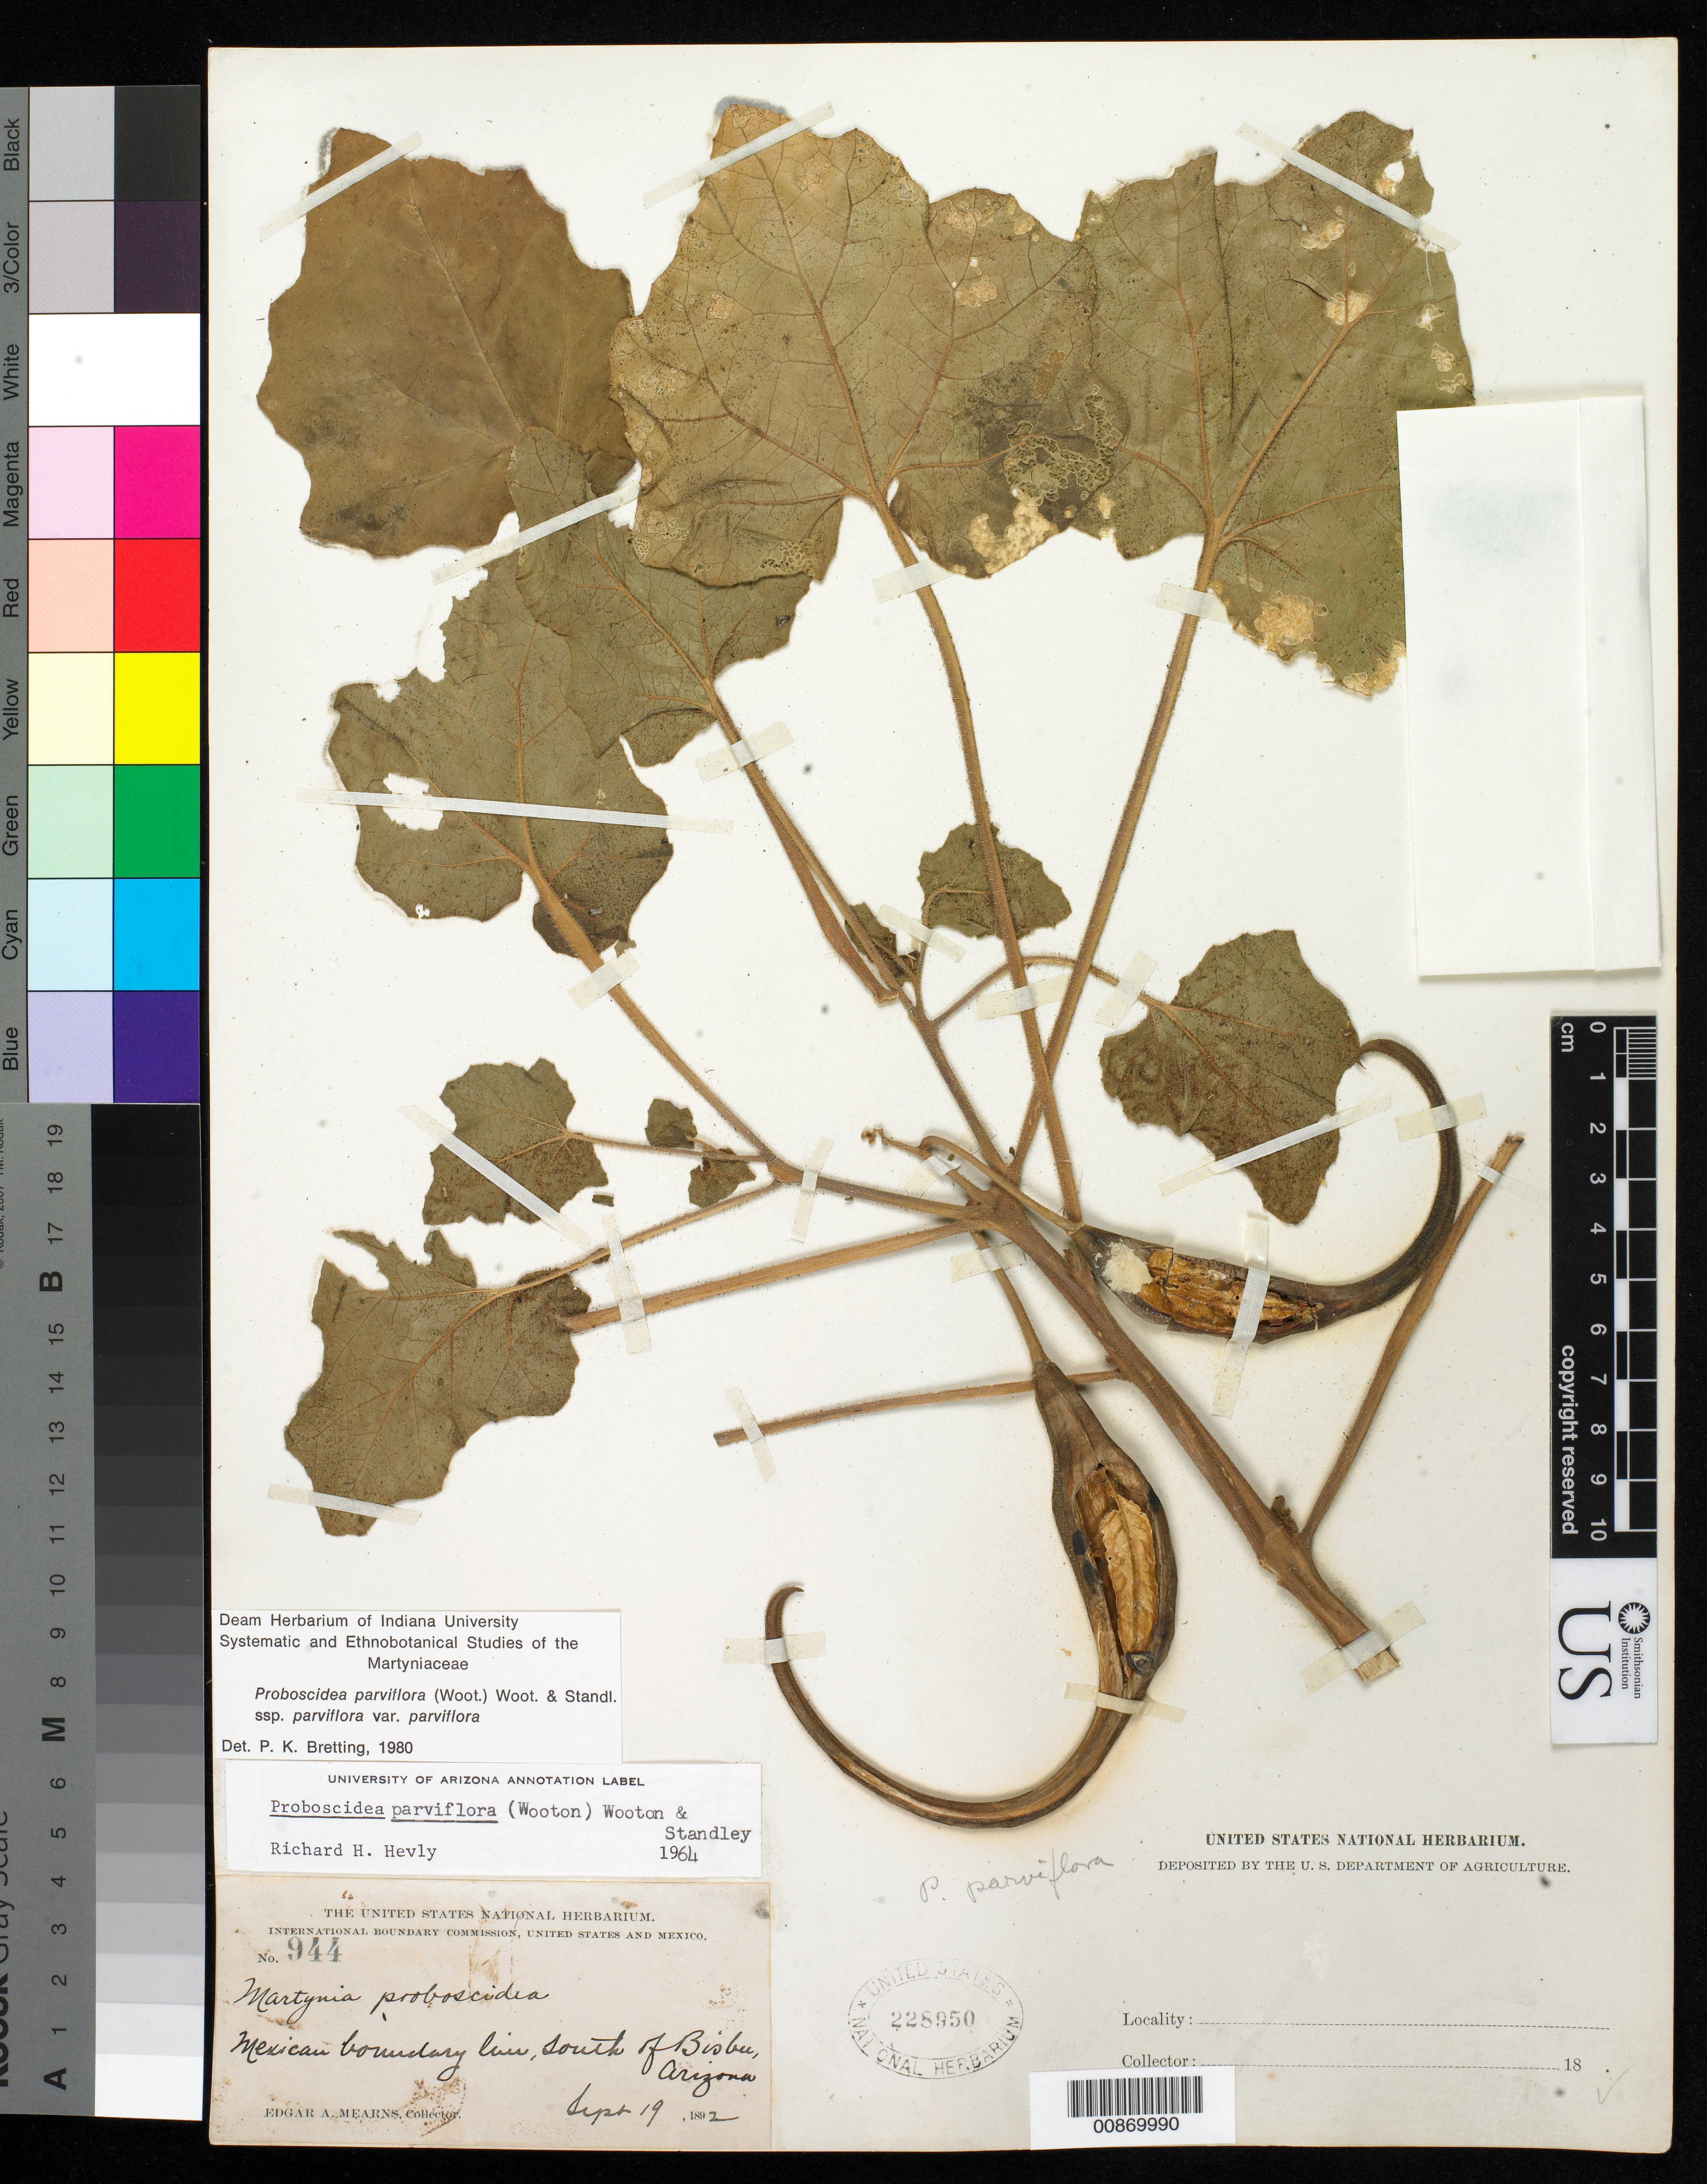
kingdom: Plantae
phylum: Tracheophyta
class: Magnoliopsida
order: Lamiales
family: Martyniaceae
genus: Proboscidea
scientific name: Proboscidea parviflora subsp. parviflora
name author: (Wooton) Wooton & Standl.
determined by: Bretting, Peter K.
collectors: E. A. Mearns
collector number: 944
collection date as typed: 19 Sep 1892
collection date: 1892-09-19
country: United States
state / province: Arizona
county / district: Cochise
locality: Mexican Boundary Line, S of Bisbee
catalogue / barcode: US 228950